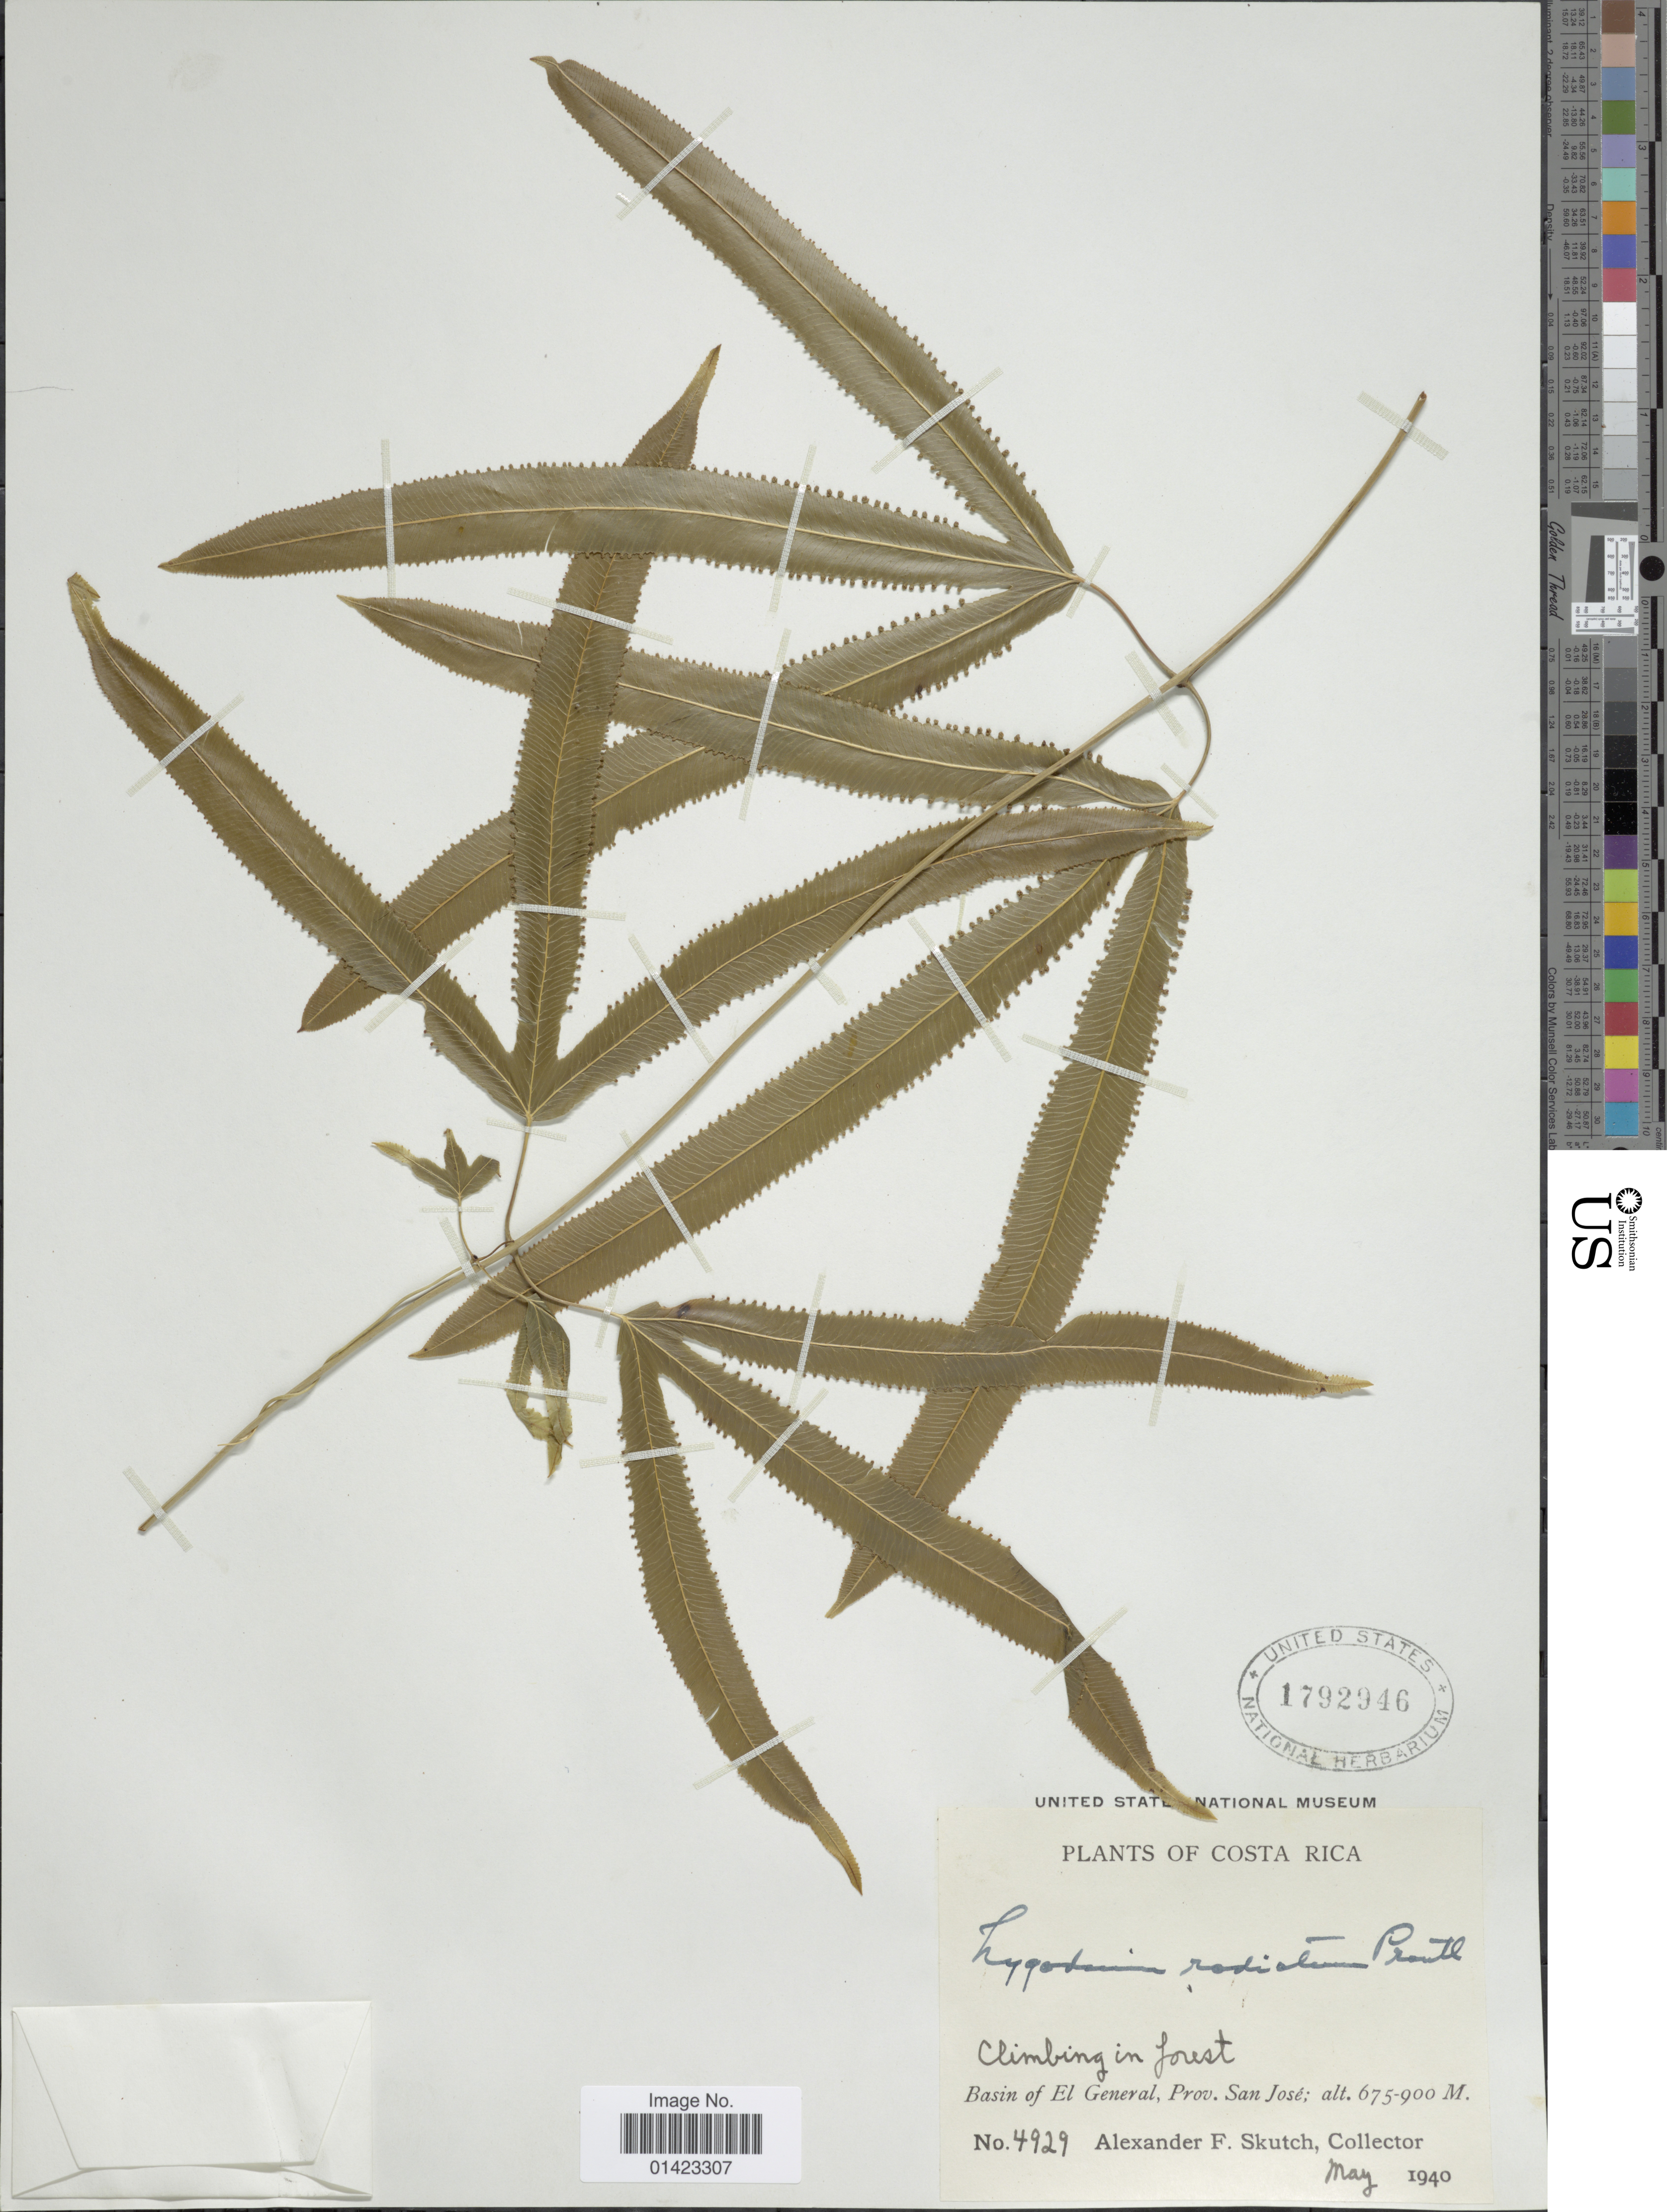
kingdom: Plantae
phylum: Tracheophyta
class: Polypodiopsida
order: Schizaeales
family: Lygodiaceae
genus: Lygodium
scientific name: Lygodium radiatum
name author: Prantl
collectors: A. F. Skutch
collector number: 4929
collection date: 1940-05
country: Costa Rica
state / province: San José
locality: Basin of El General, prov. San José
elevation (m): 675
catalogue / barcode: US 1792946